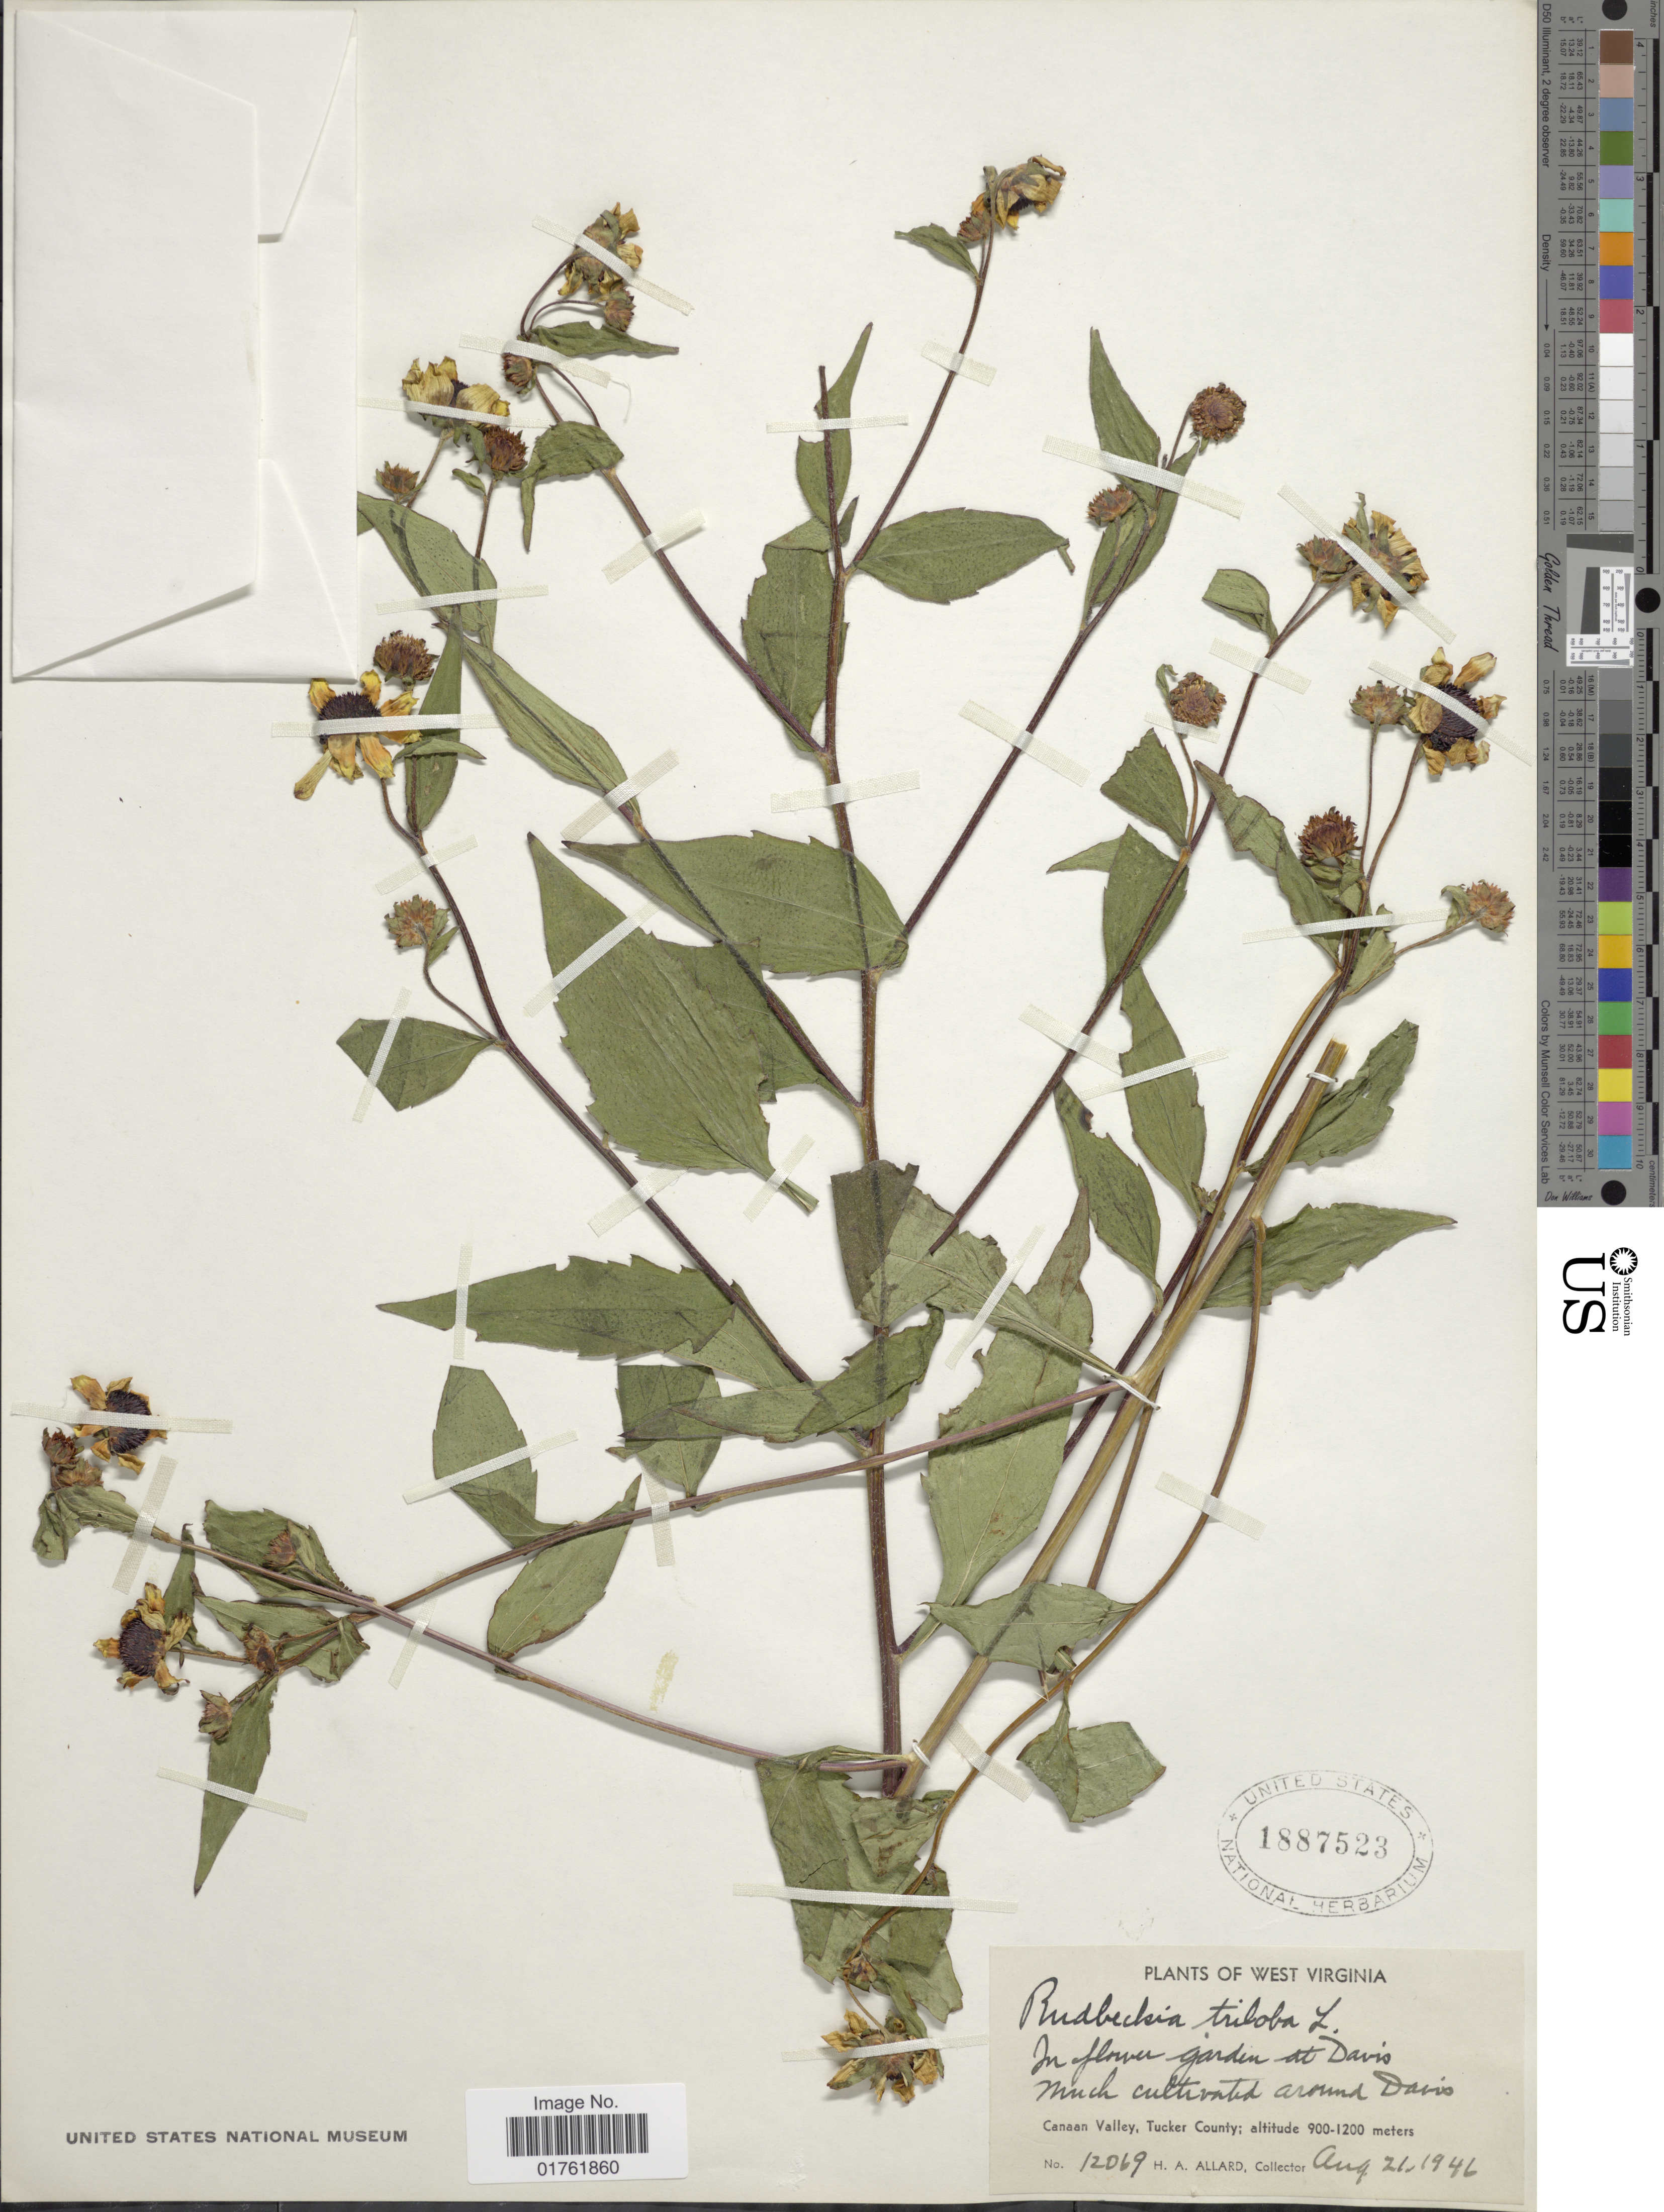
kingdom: Plantae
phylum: Tracheophyta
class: Magnoliopsida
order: Asterales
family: Asteraceae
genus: Rudbeckia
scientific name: Rudbeckia triloba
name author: L.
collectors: H. A. Allard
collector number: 12069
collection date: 1946-08-21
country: United States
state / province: West Virginia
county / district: Tucker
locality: In flower garden at Davis, Much cultivated around Davis, Canaan Valley, Tucker County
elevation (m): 900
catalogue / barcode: US 1887523